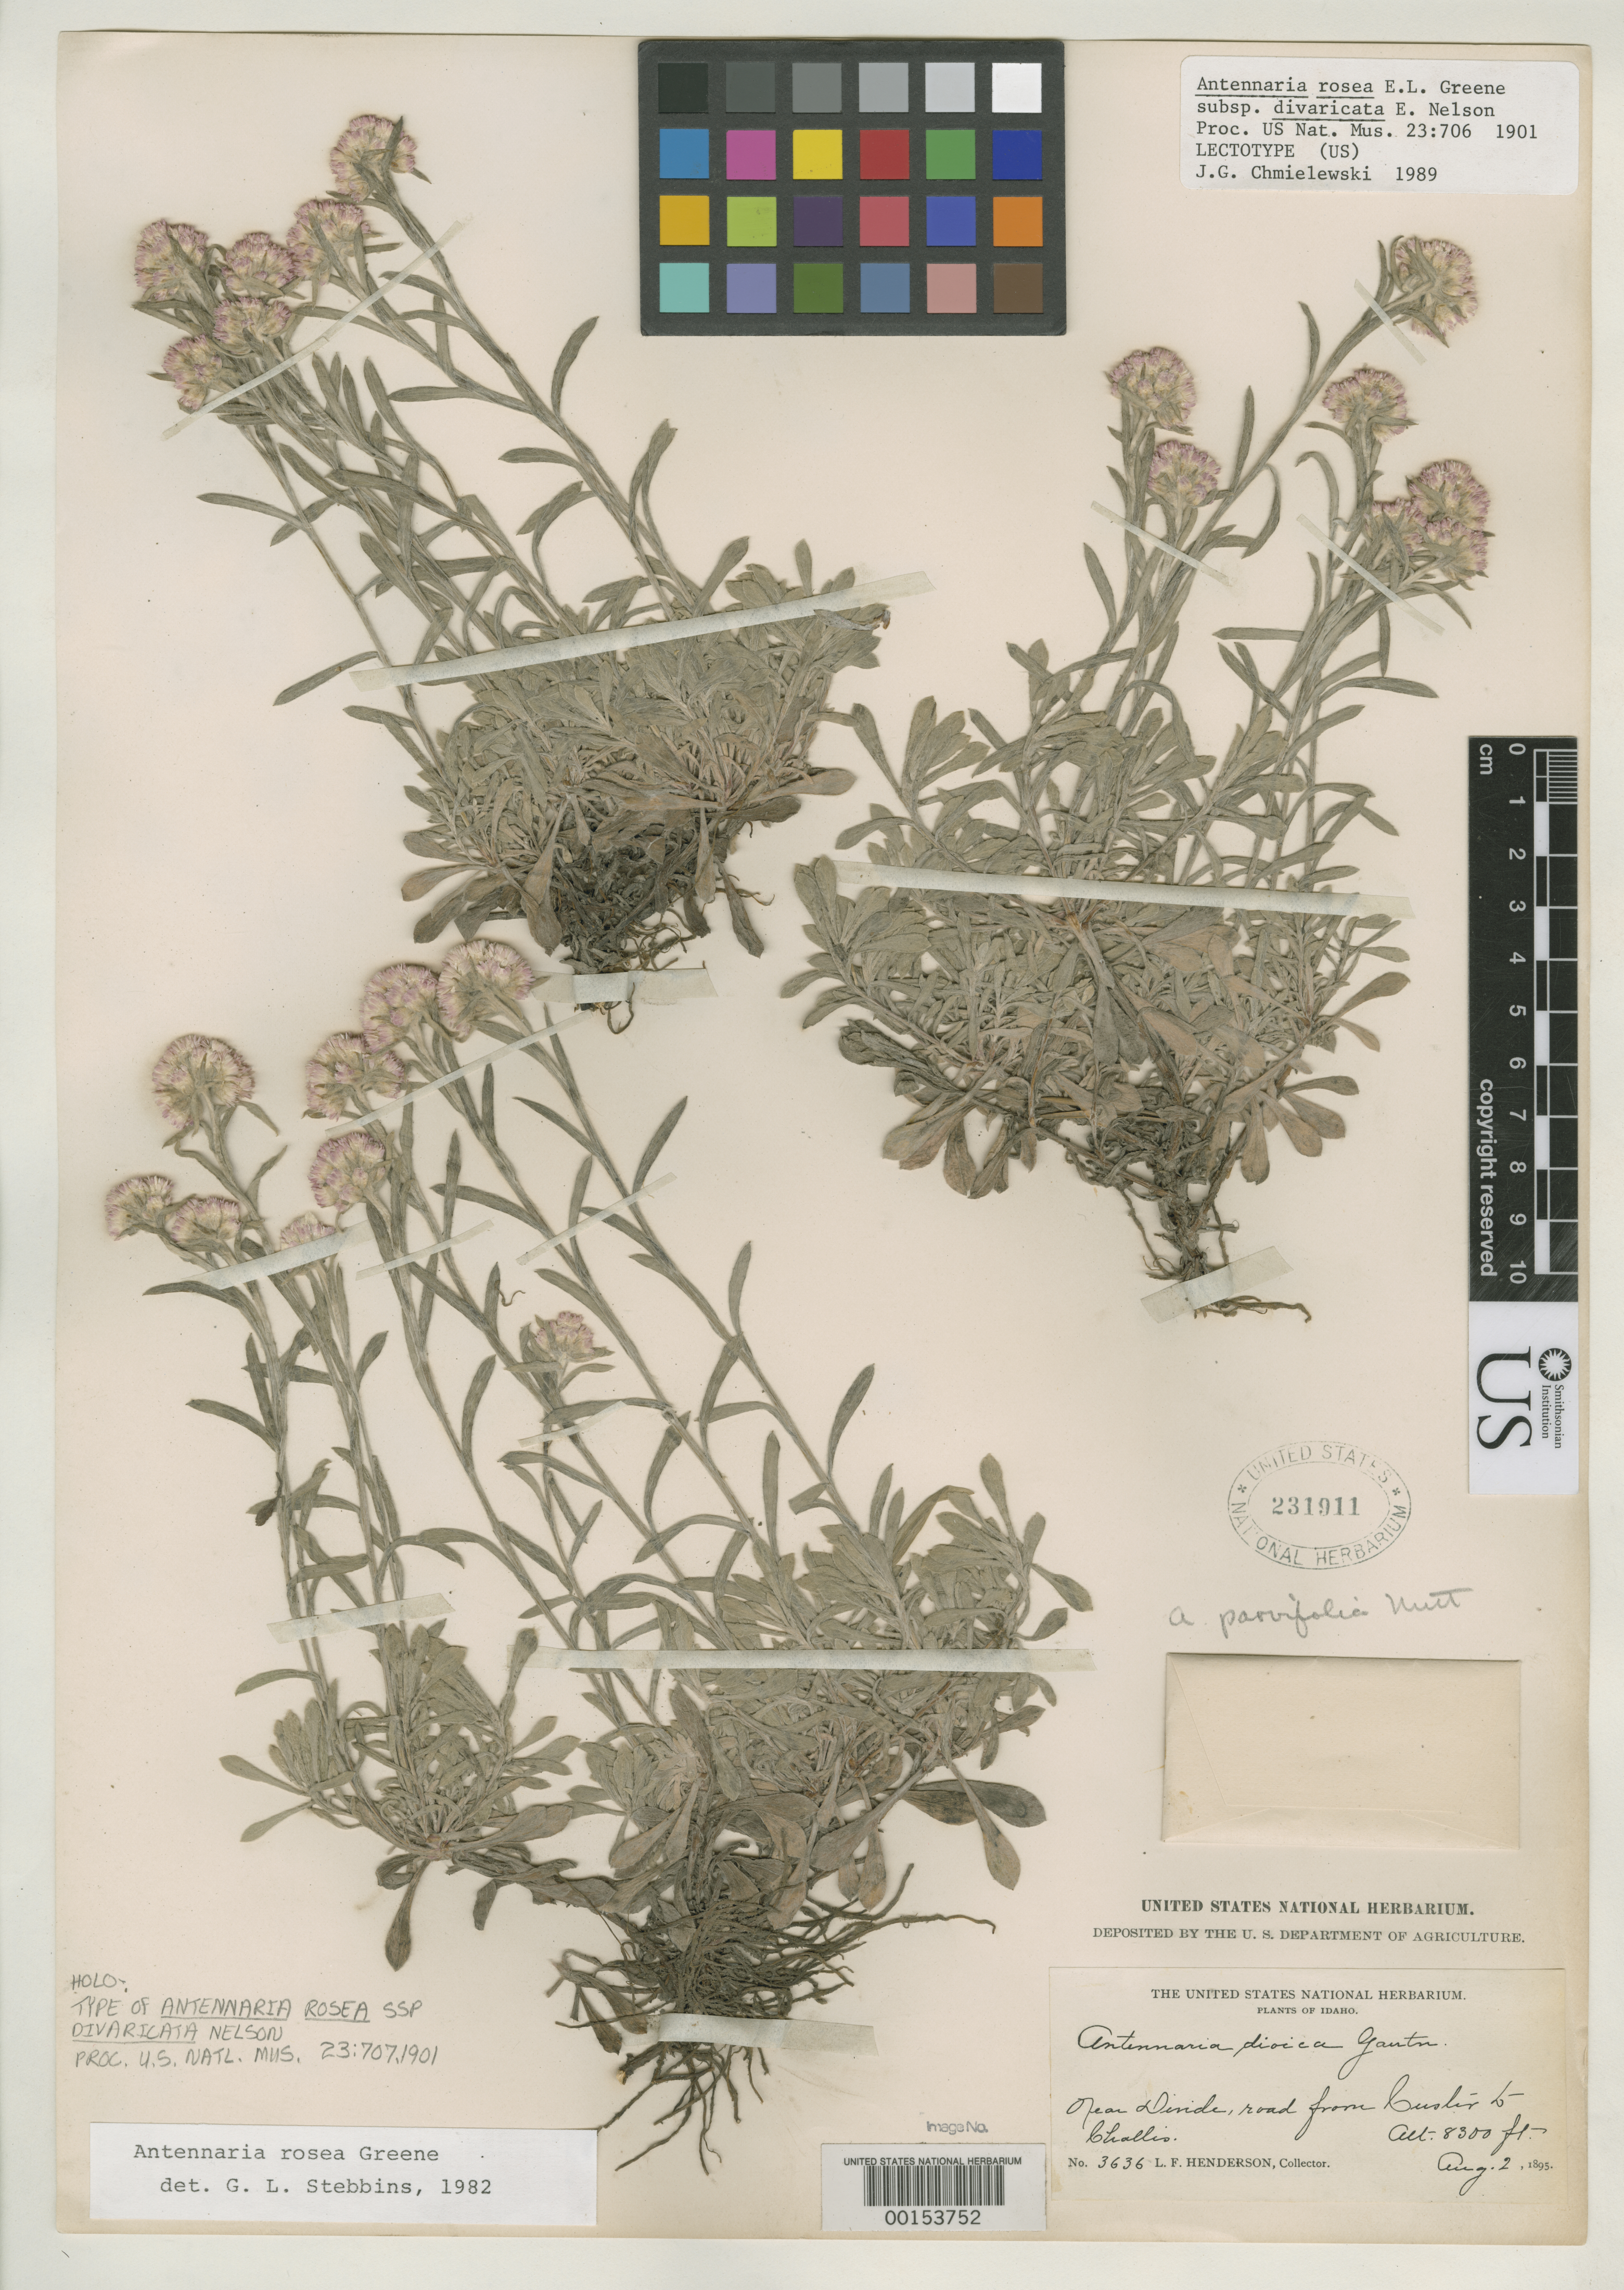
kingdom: Plantae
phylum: Tracheophyta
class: Magnoliopsida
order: Asterales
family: Asteraceae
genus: Antennaria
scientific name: Antennaria rosea subsp. divaricata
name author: E.E. Nelson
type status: Holotype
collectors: L. F. Henderson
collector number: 3636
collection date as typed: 02 Aug 1895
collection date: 1895-08-02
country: United States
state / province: Idaho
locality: Near divide road from Custin to Challis.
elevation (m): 2530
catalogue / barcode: US 231911